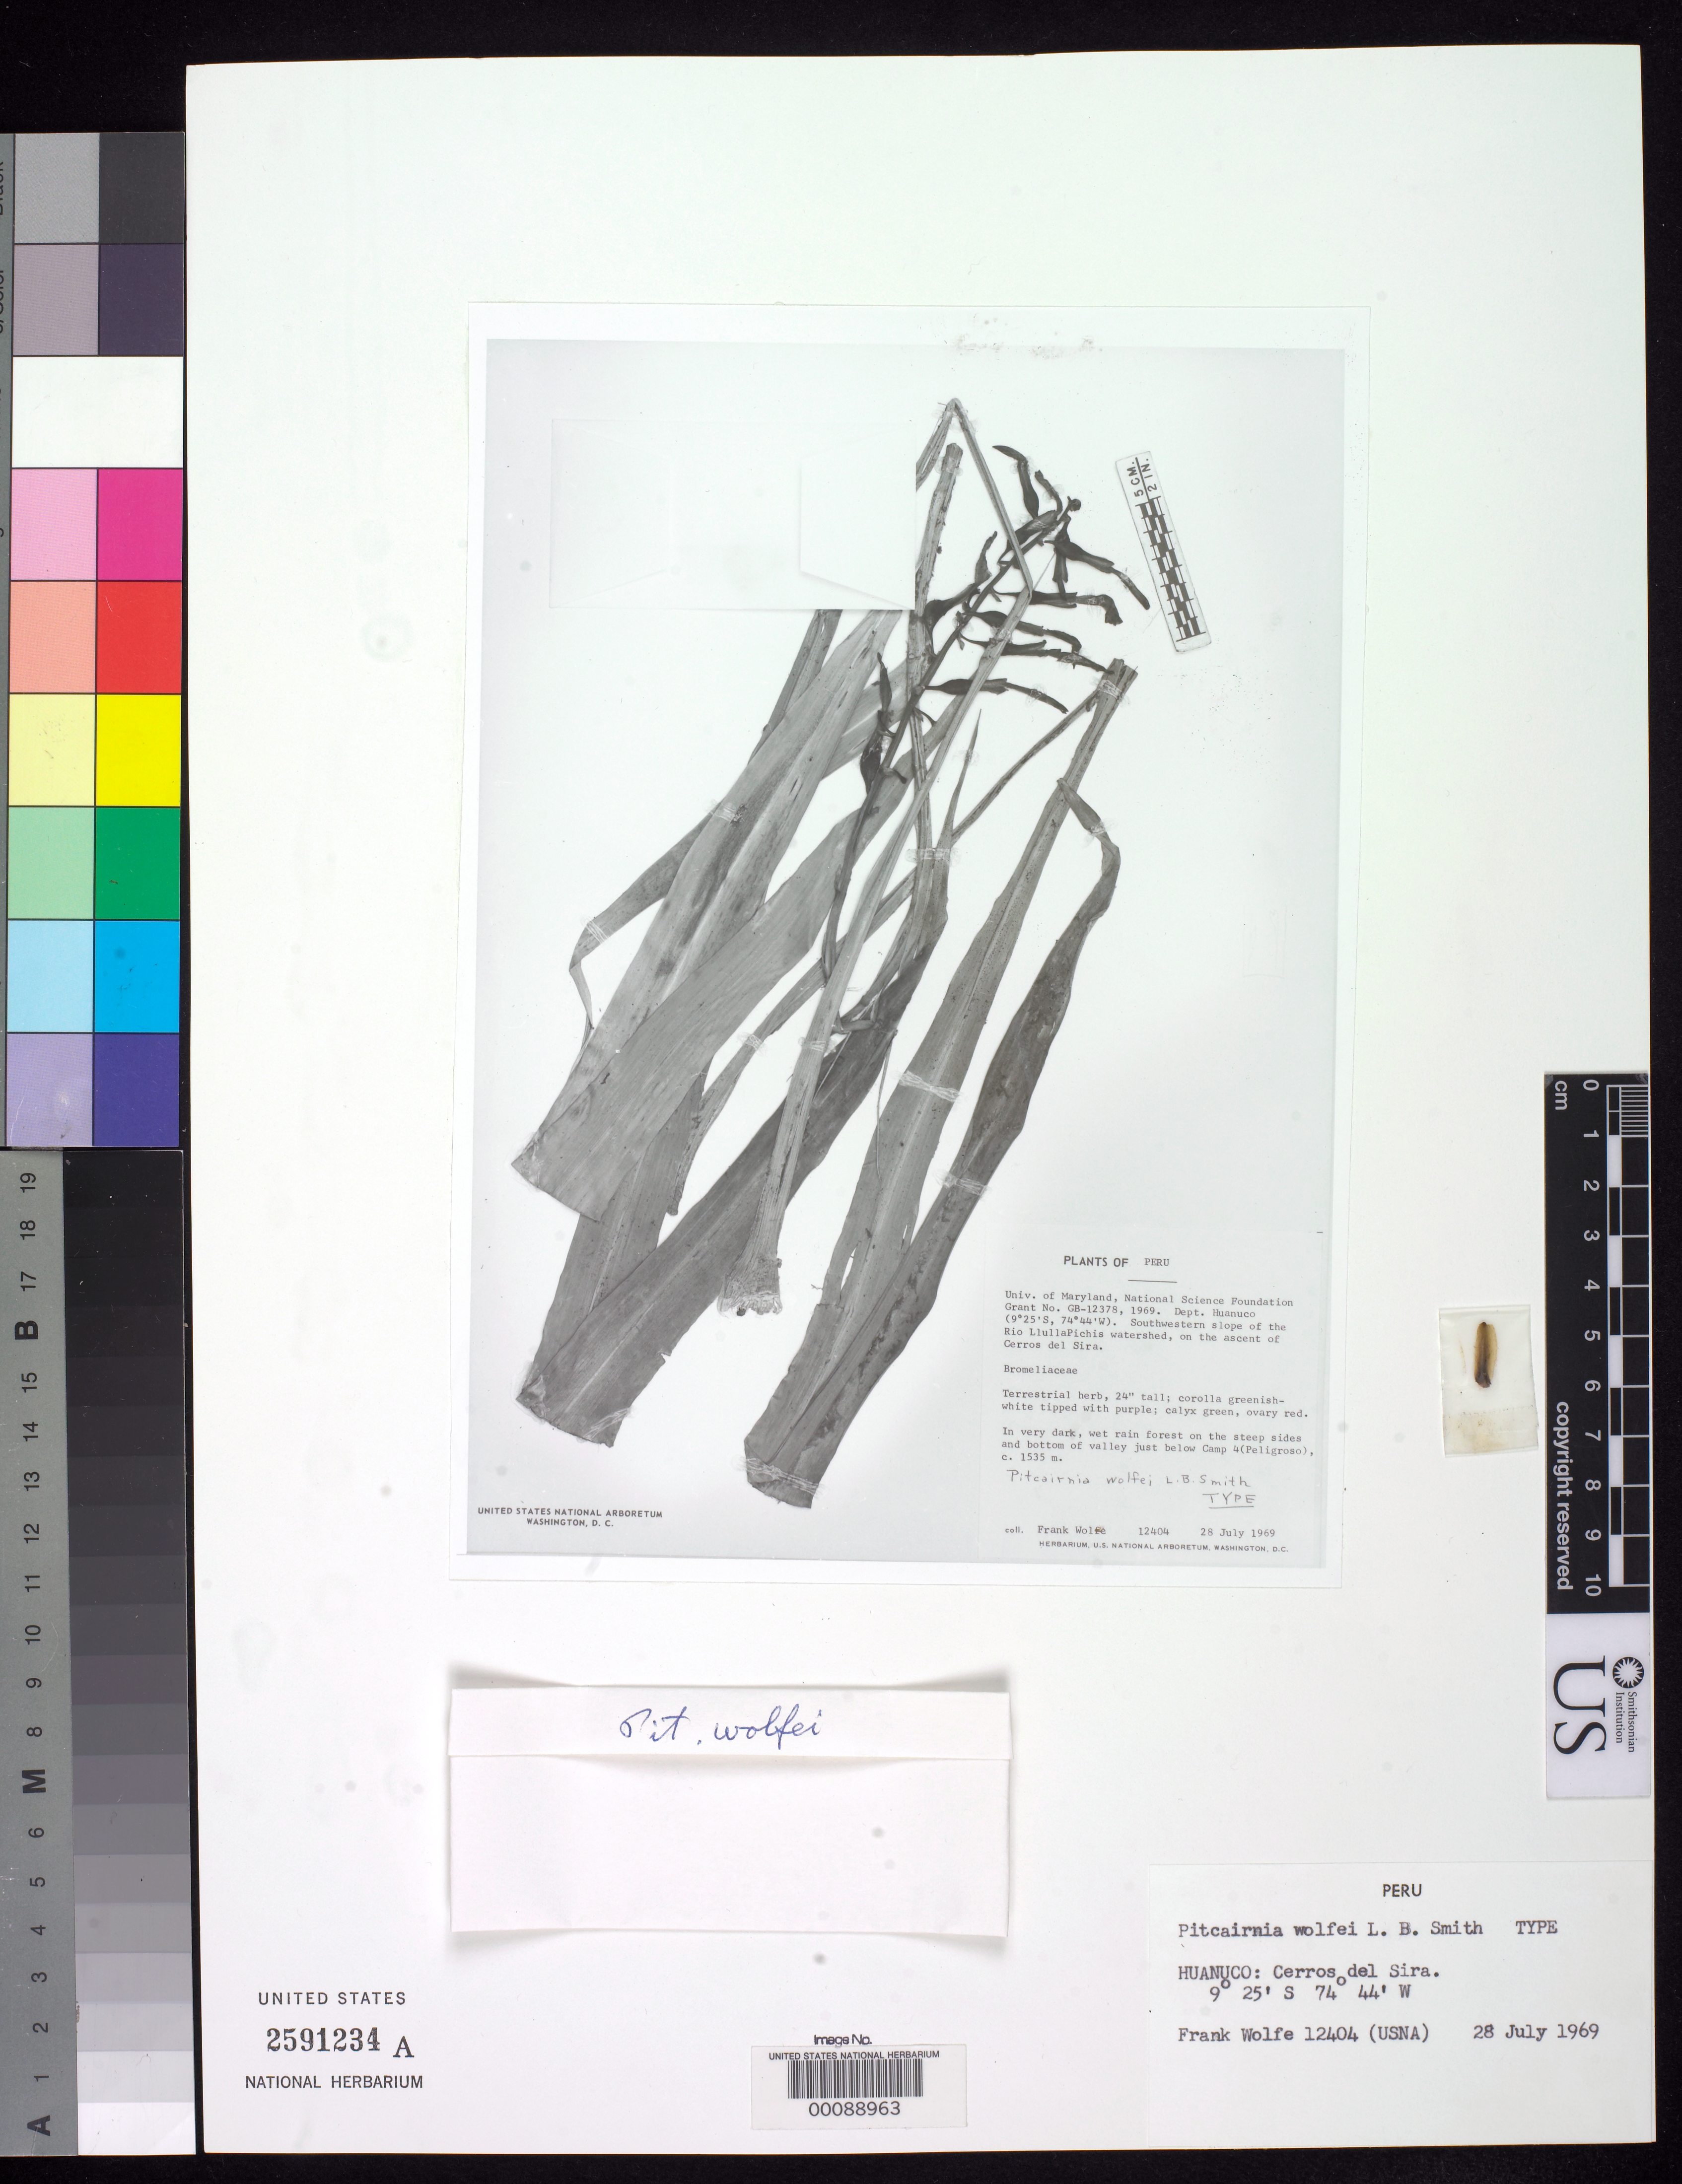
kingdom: Plantae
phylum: Tracheophyta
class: Liliopsida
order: Poales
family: Bromeliaceae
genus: Pitcairnia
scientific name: Pitcairnia wolfei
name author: L.B. Sm.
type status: Isotype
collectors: F. Wolfe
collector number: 12404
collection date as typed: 28 Jul 1969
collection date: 1969-07-28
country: Peru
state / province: Huánuco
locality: Cerros del Sira, SW slope of Río Llulla Pichis watershed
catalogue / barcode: US 2591234A